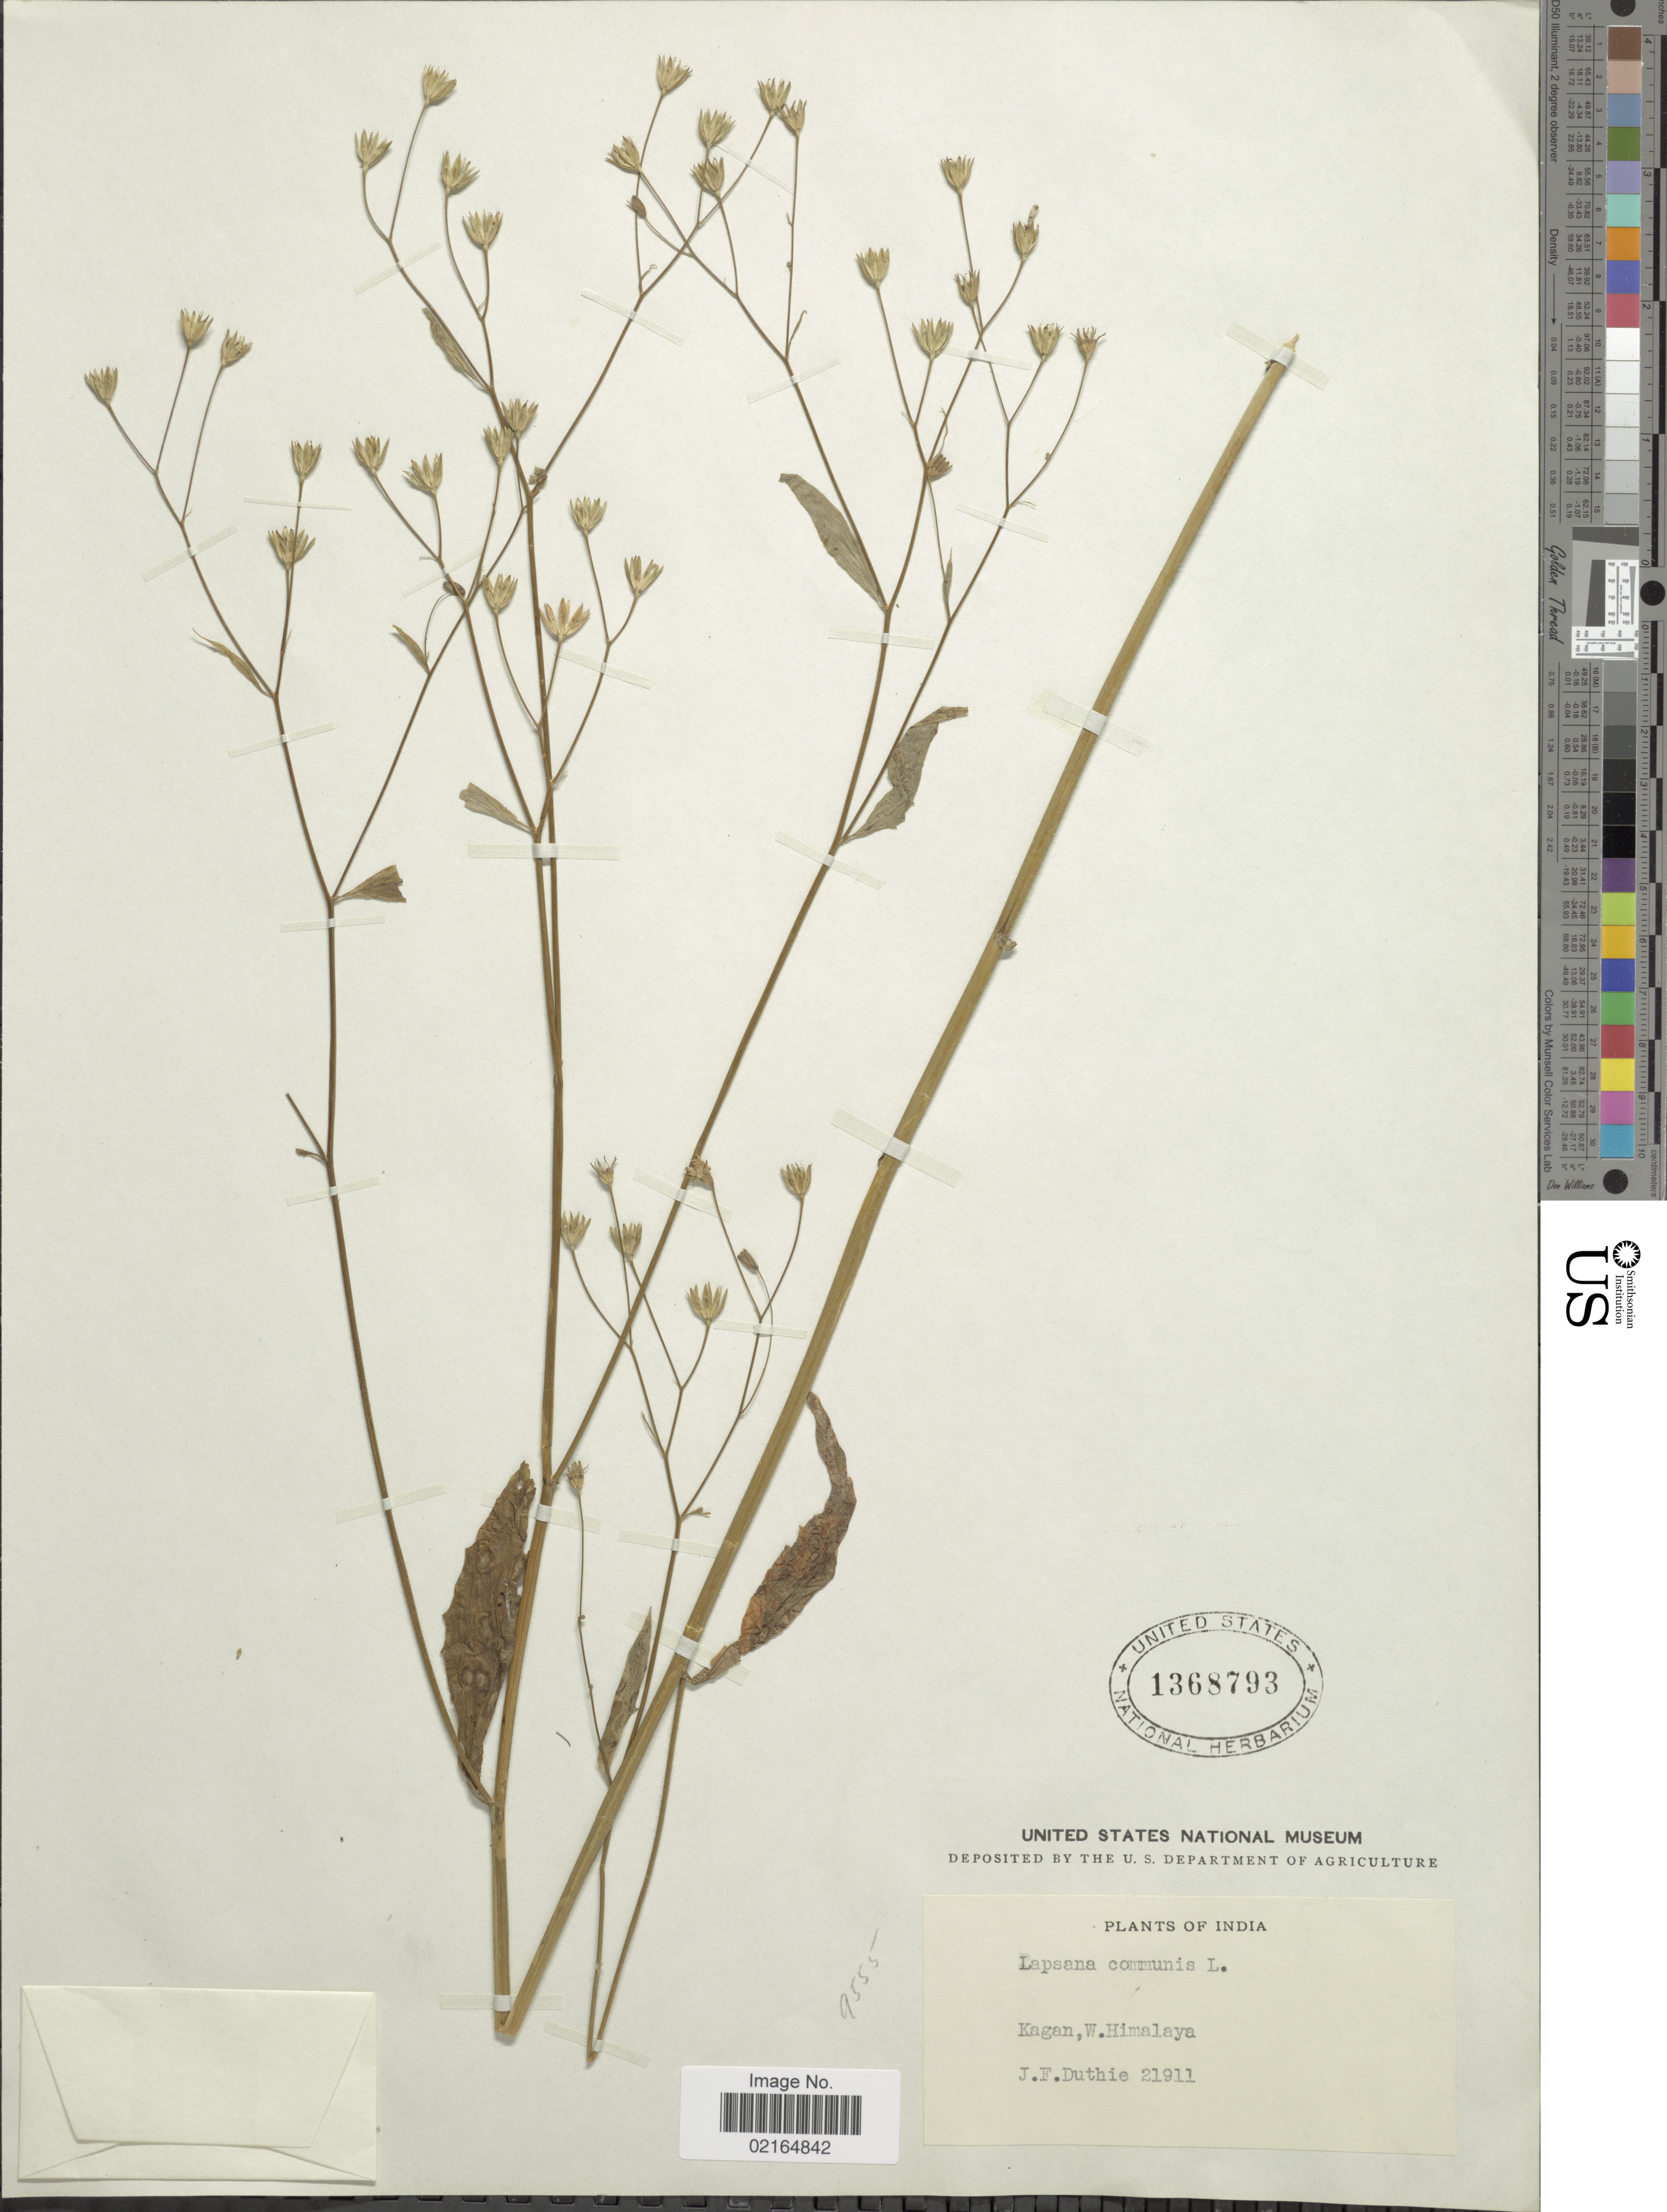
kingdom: Plantae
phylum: Tracheophyta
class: Magnoliopsida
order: Asterales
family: Asteraceae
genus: Lapsana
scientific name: Lapsana communis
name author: L.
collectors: J. F. Duthie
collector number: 21911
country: India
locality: Kagan, W. Himalaya.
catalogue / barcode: US 1368793